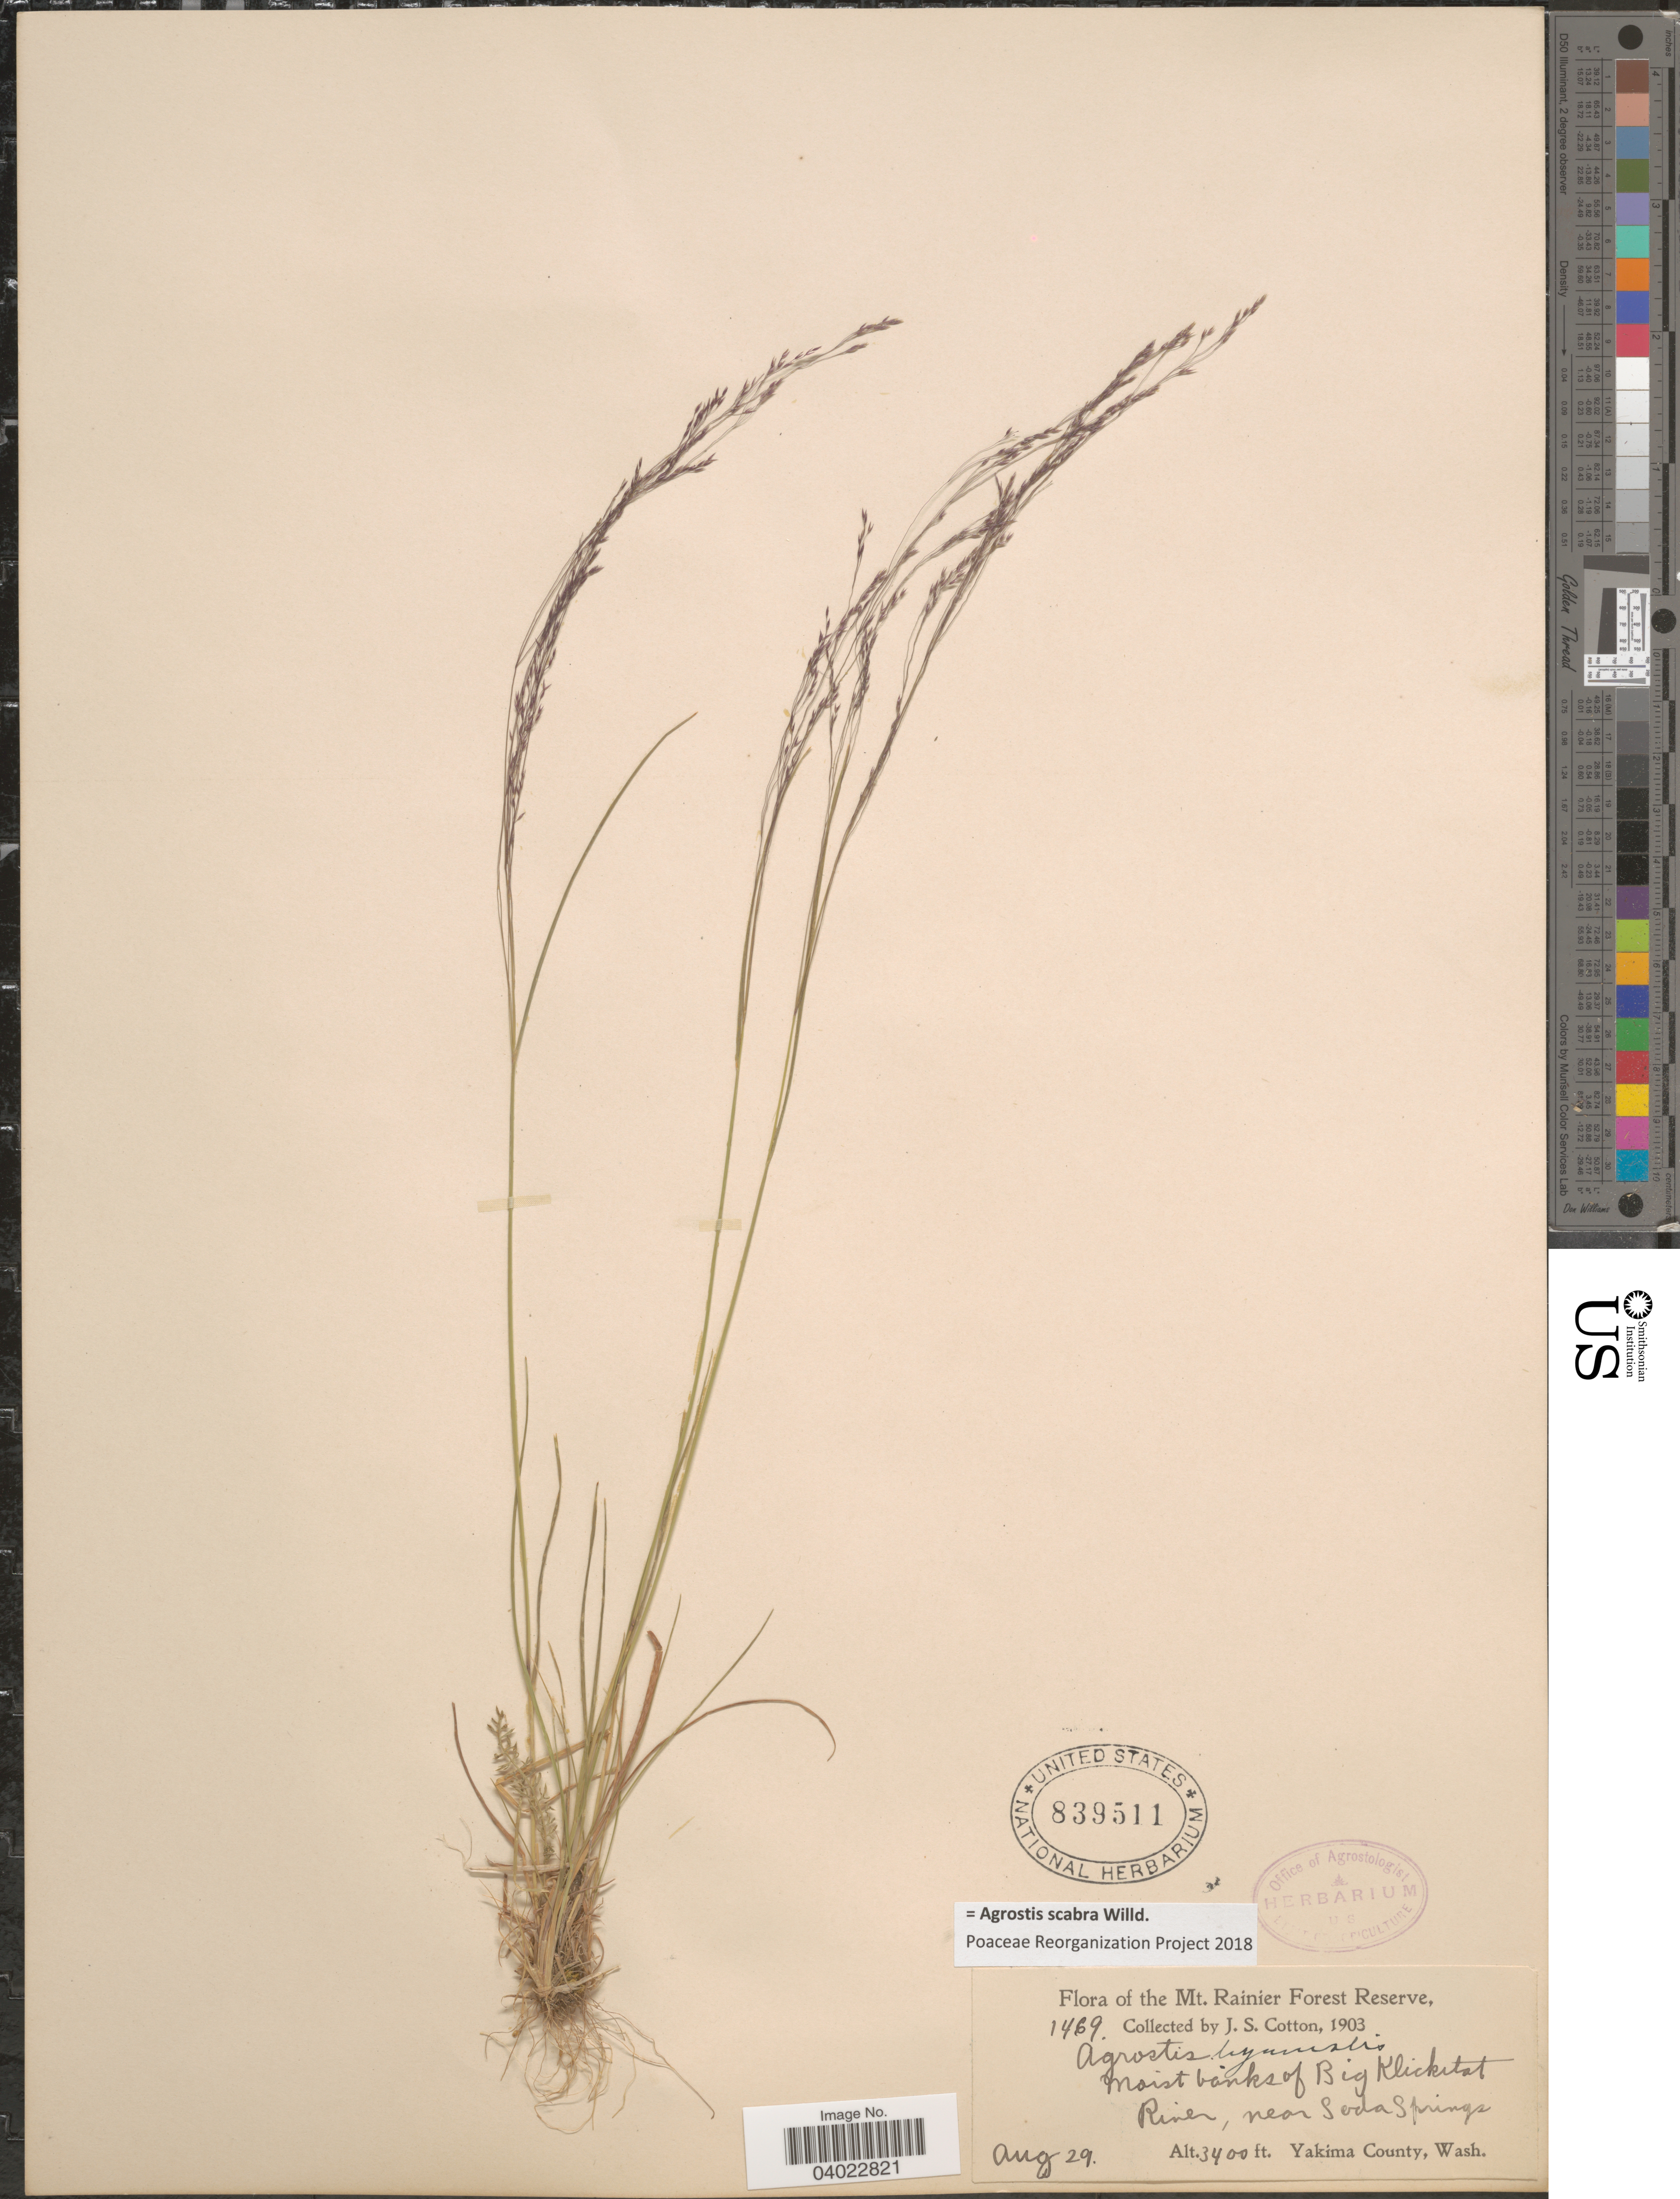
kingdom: Plantae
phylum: Tracheophyta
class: Liliopsida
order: Poales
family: Poaceae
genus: Agrostis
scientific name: Agrostis scabra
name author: Willd.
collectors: J. S. Cotton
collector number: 1469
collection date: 1903-08-29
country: United States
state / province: Washington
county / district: Yakima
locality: The Mt. Rainier Forest Reserve. Moist banks of Big Klickitat River, near Soda Springs. Yakima County.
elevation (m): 1036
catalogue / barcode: US 839511